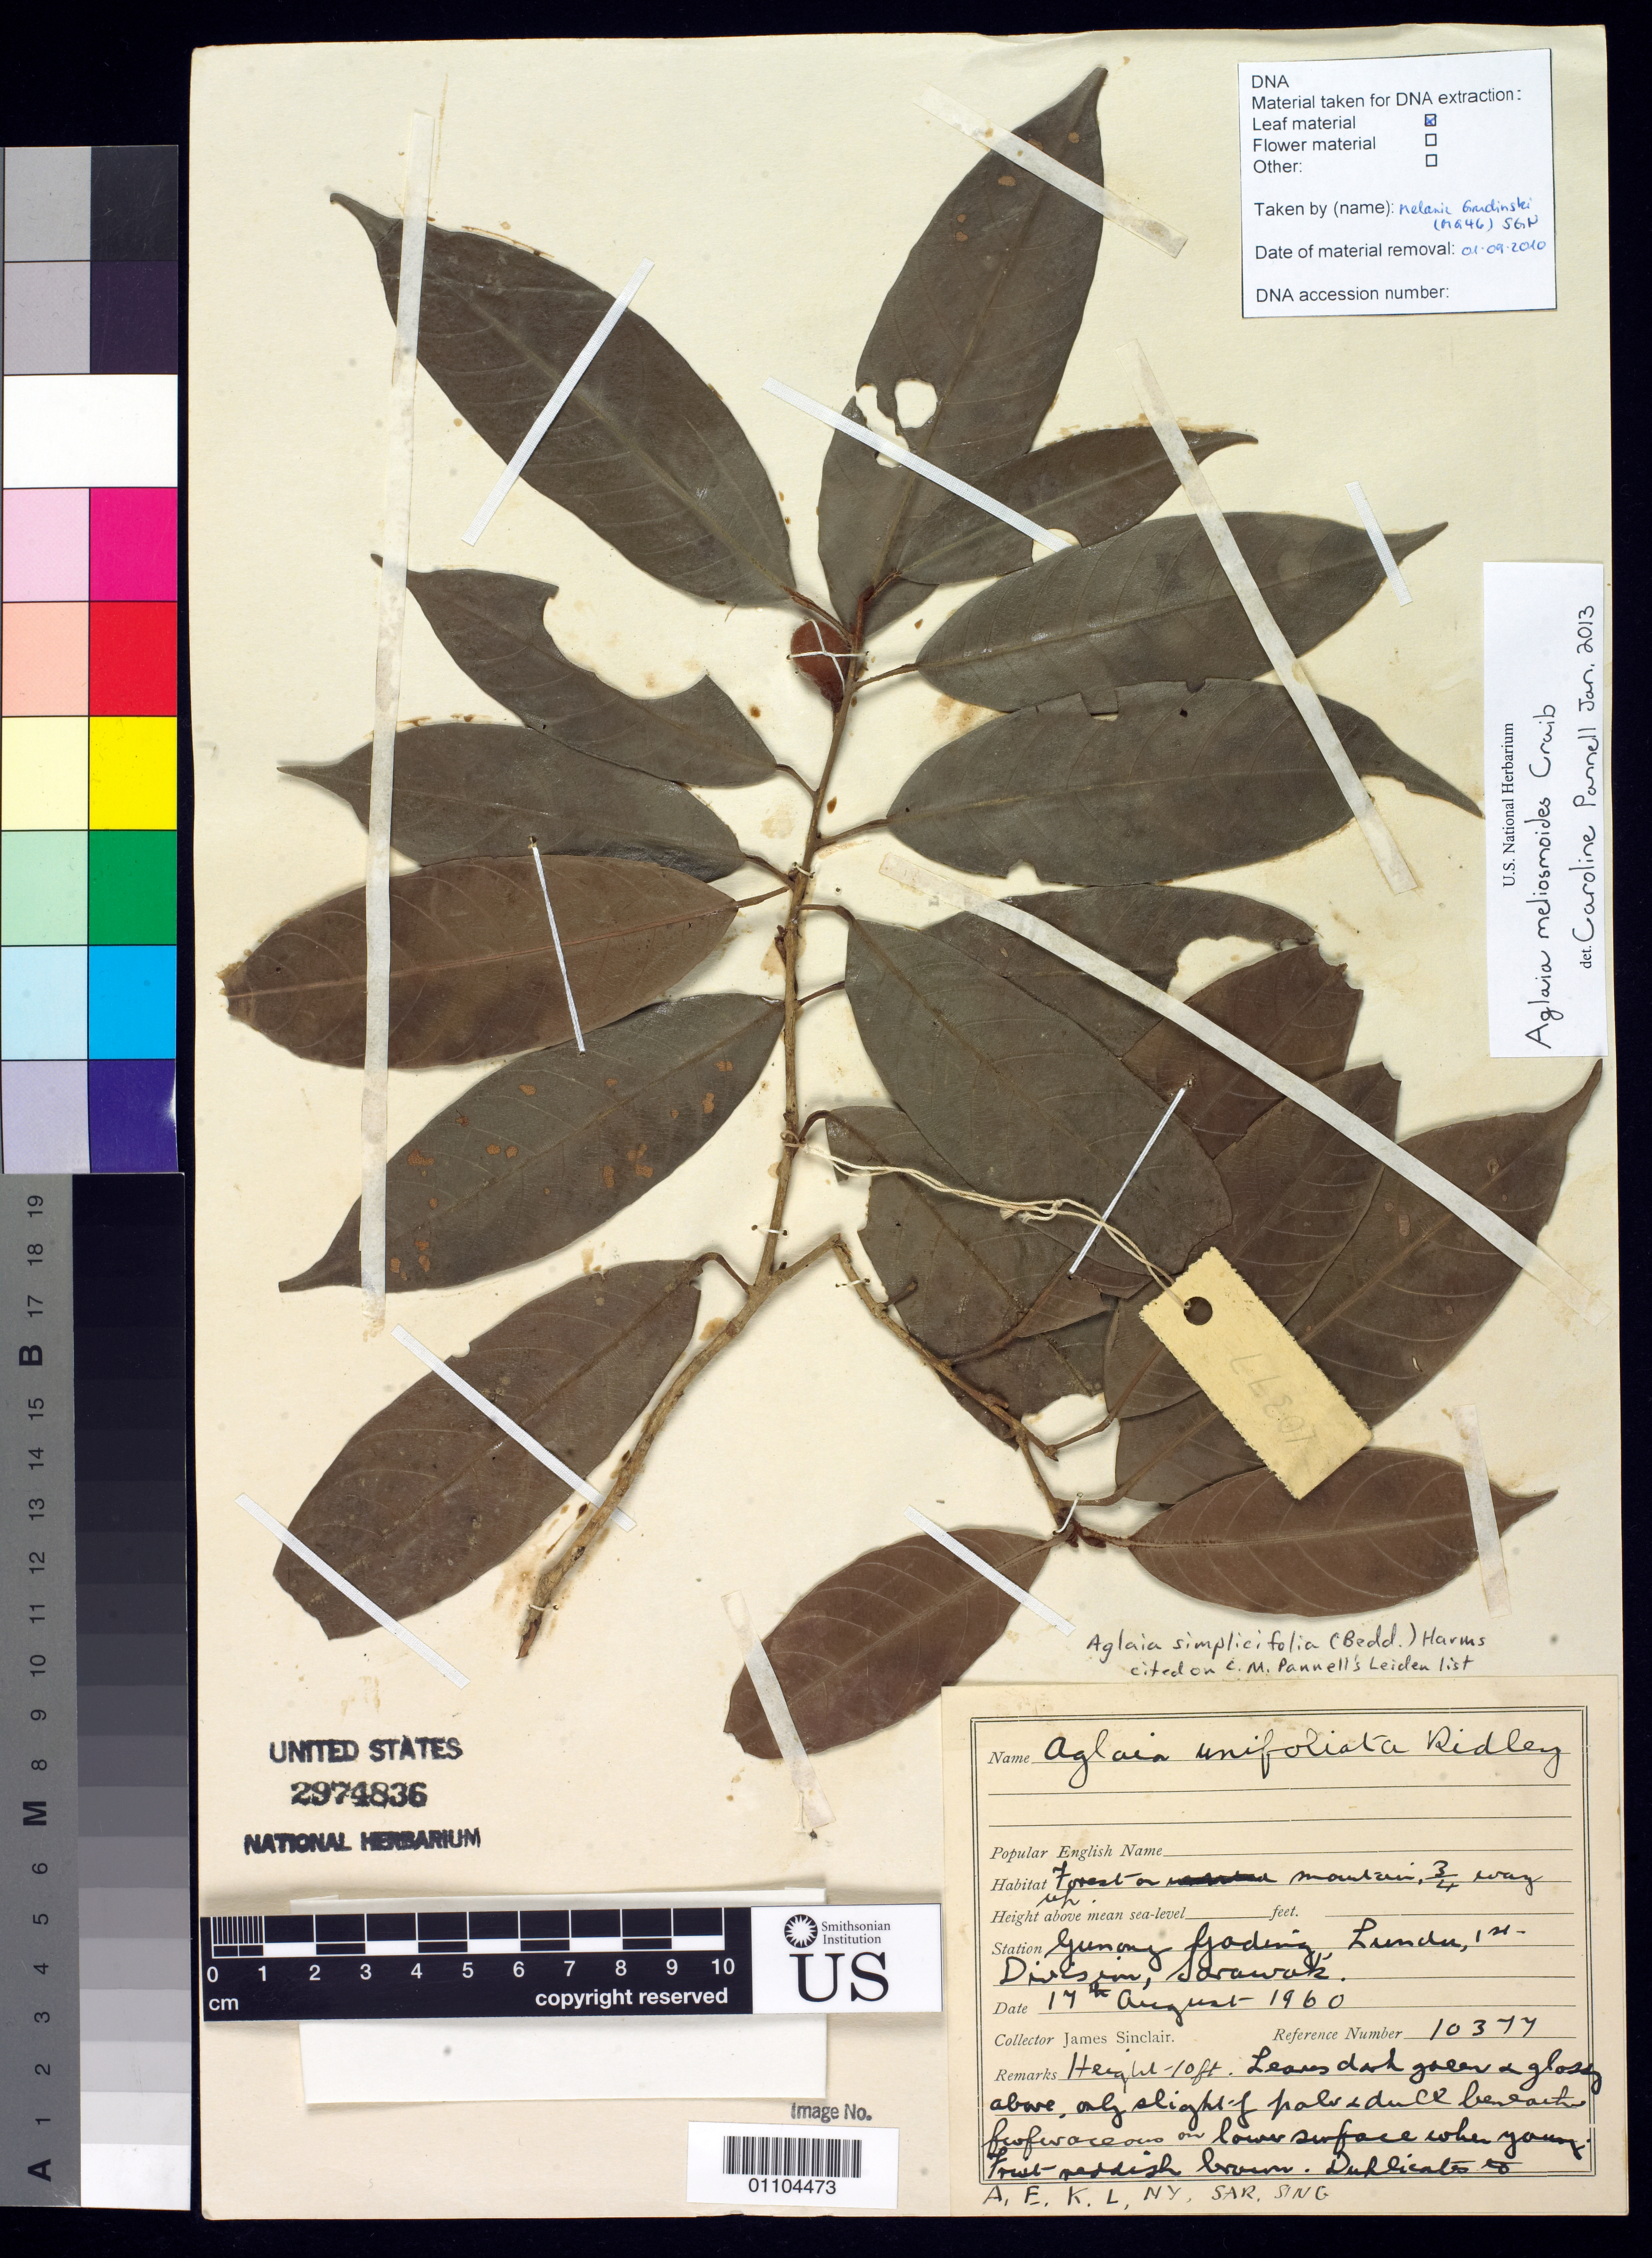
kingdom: Plantae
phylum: Tracheophyta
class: Magnoliopsida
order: Sapindales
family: Meliaceae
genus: Aglaia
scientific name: Aglaia simplicifolia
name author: (Bedd.) Harms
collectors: J. Sinclair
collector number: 10377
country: Malaysia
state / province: Sarawak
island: Borneo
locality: Grenony Goding Lundee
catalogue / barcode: US 2974836